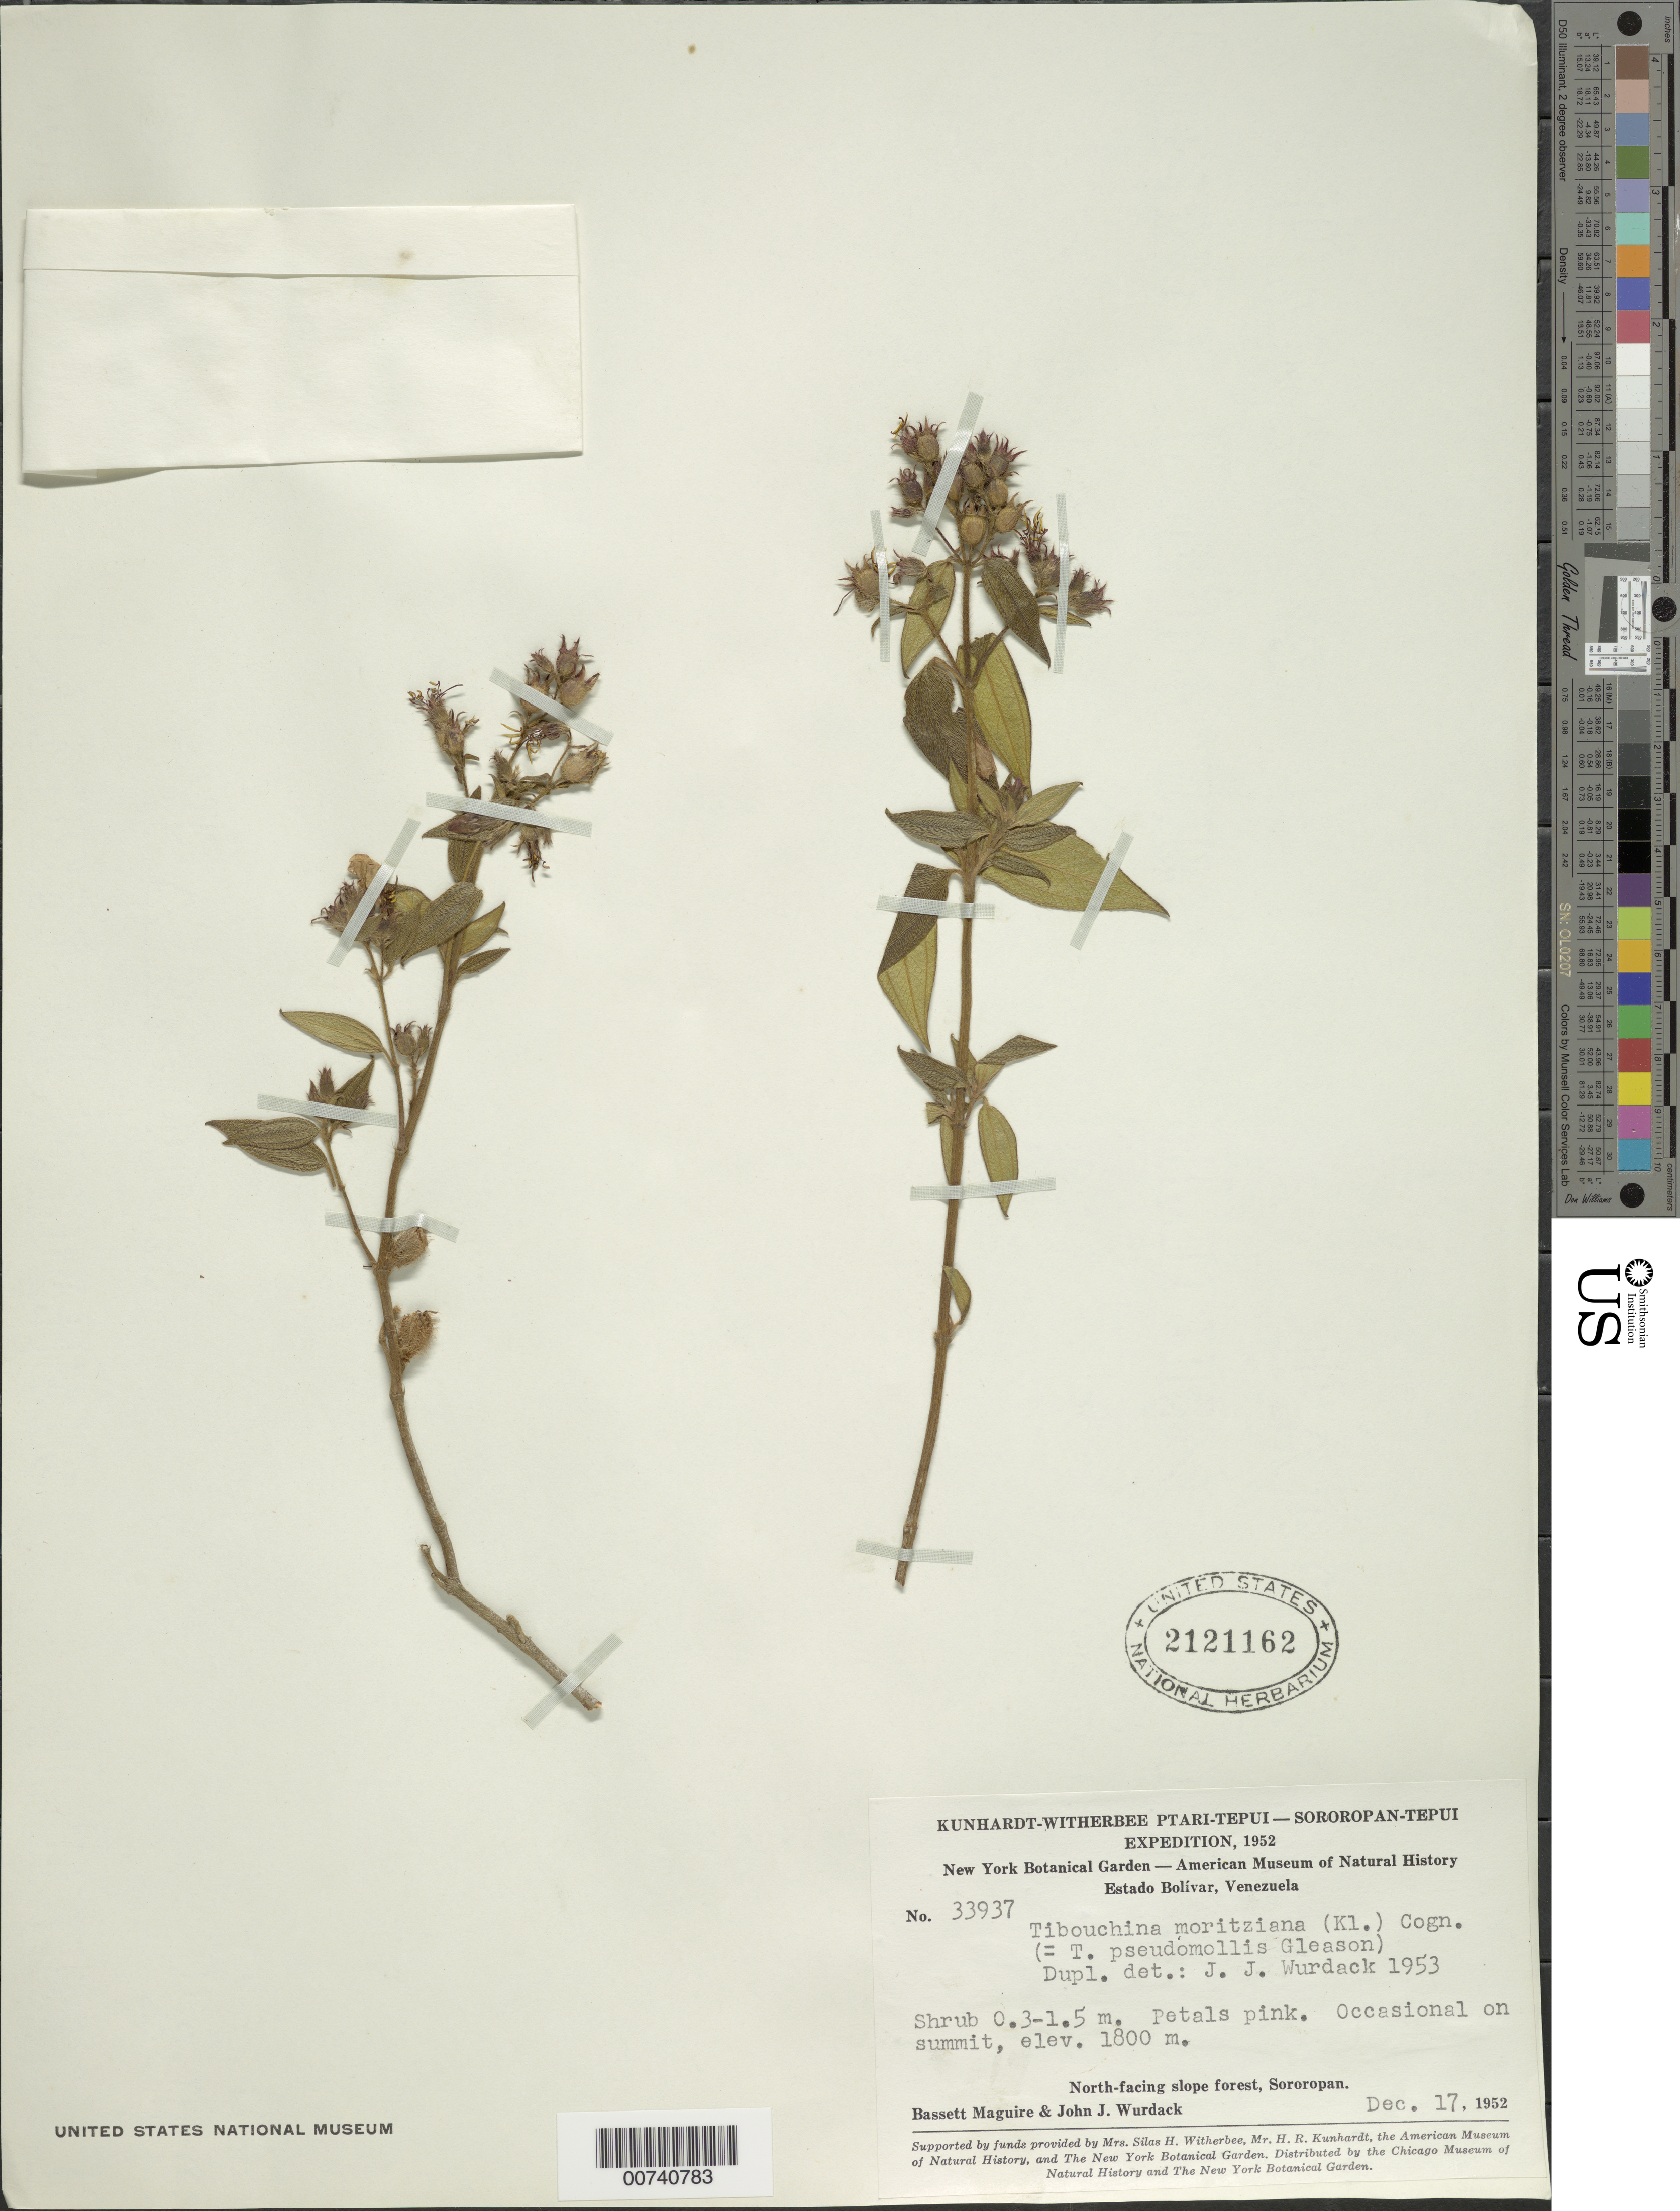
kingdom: Plantae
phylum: Tracheophyta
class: Magnoliopsida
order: Myrtales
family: Melastomataceae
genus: Chaetogastra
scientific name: Chaetogastra geitneriana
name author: Schltdl.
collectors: B. Maguire & J. J. Wurdack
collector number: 33937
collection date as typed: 17-Dec-52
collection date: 1952-12-17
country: Venezuela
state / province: Bolívar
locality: Ptari-tepuí, Sororopán-tepuí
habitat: Summit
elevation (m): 1800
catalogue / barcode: US 2121162